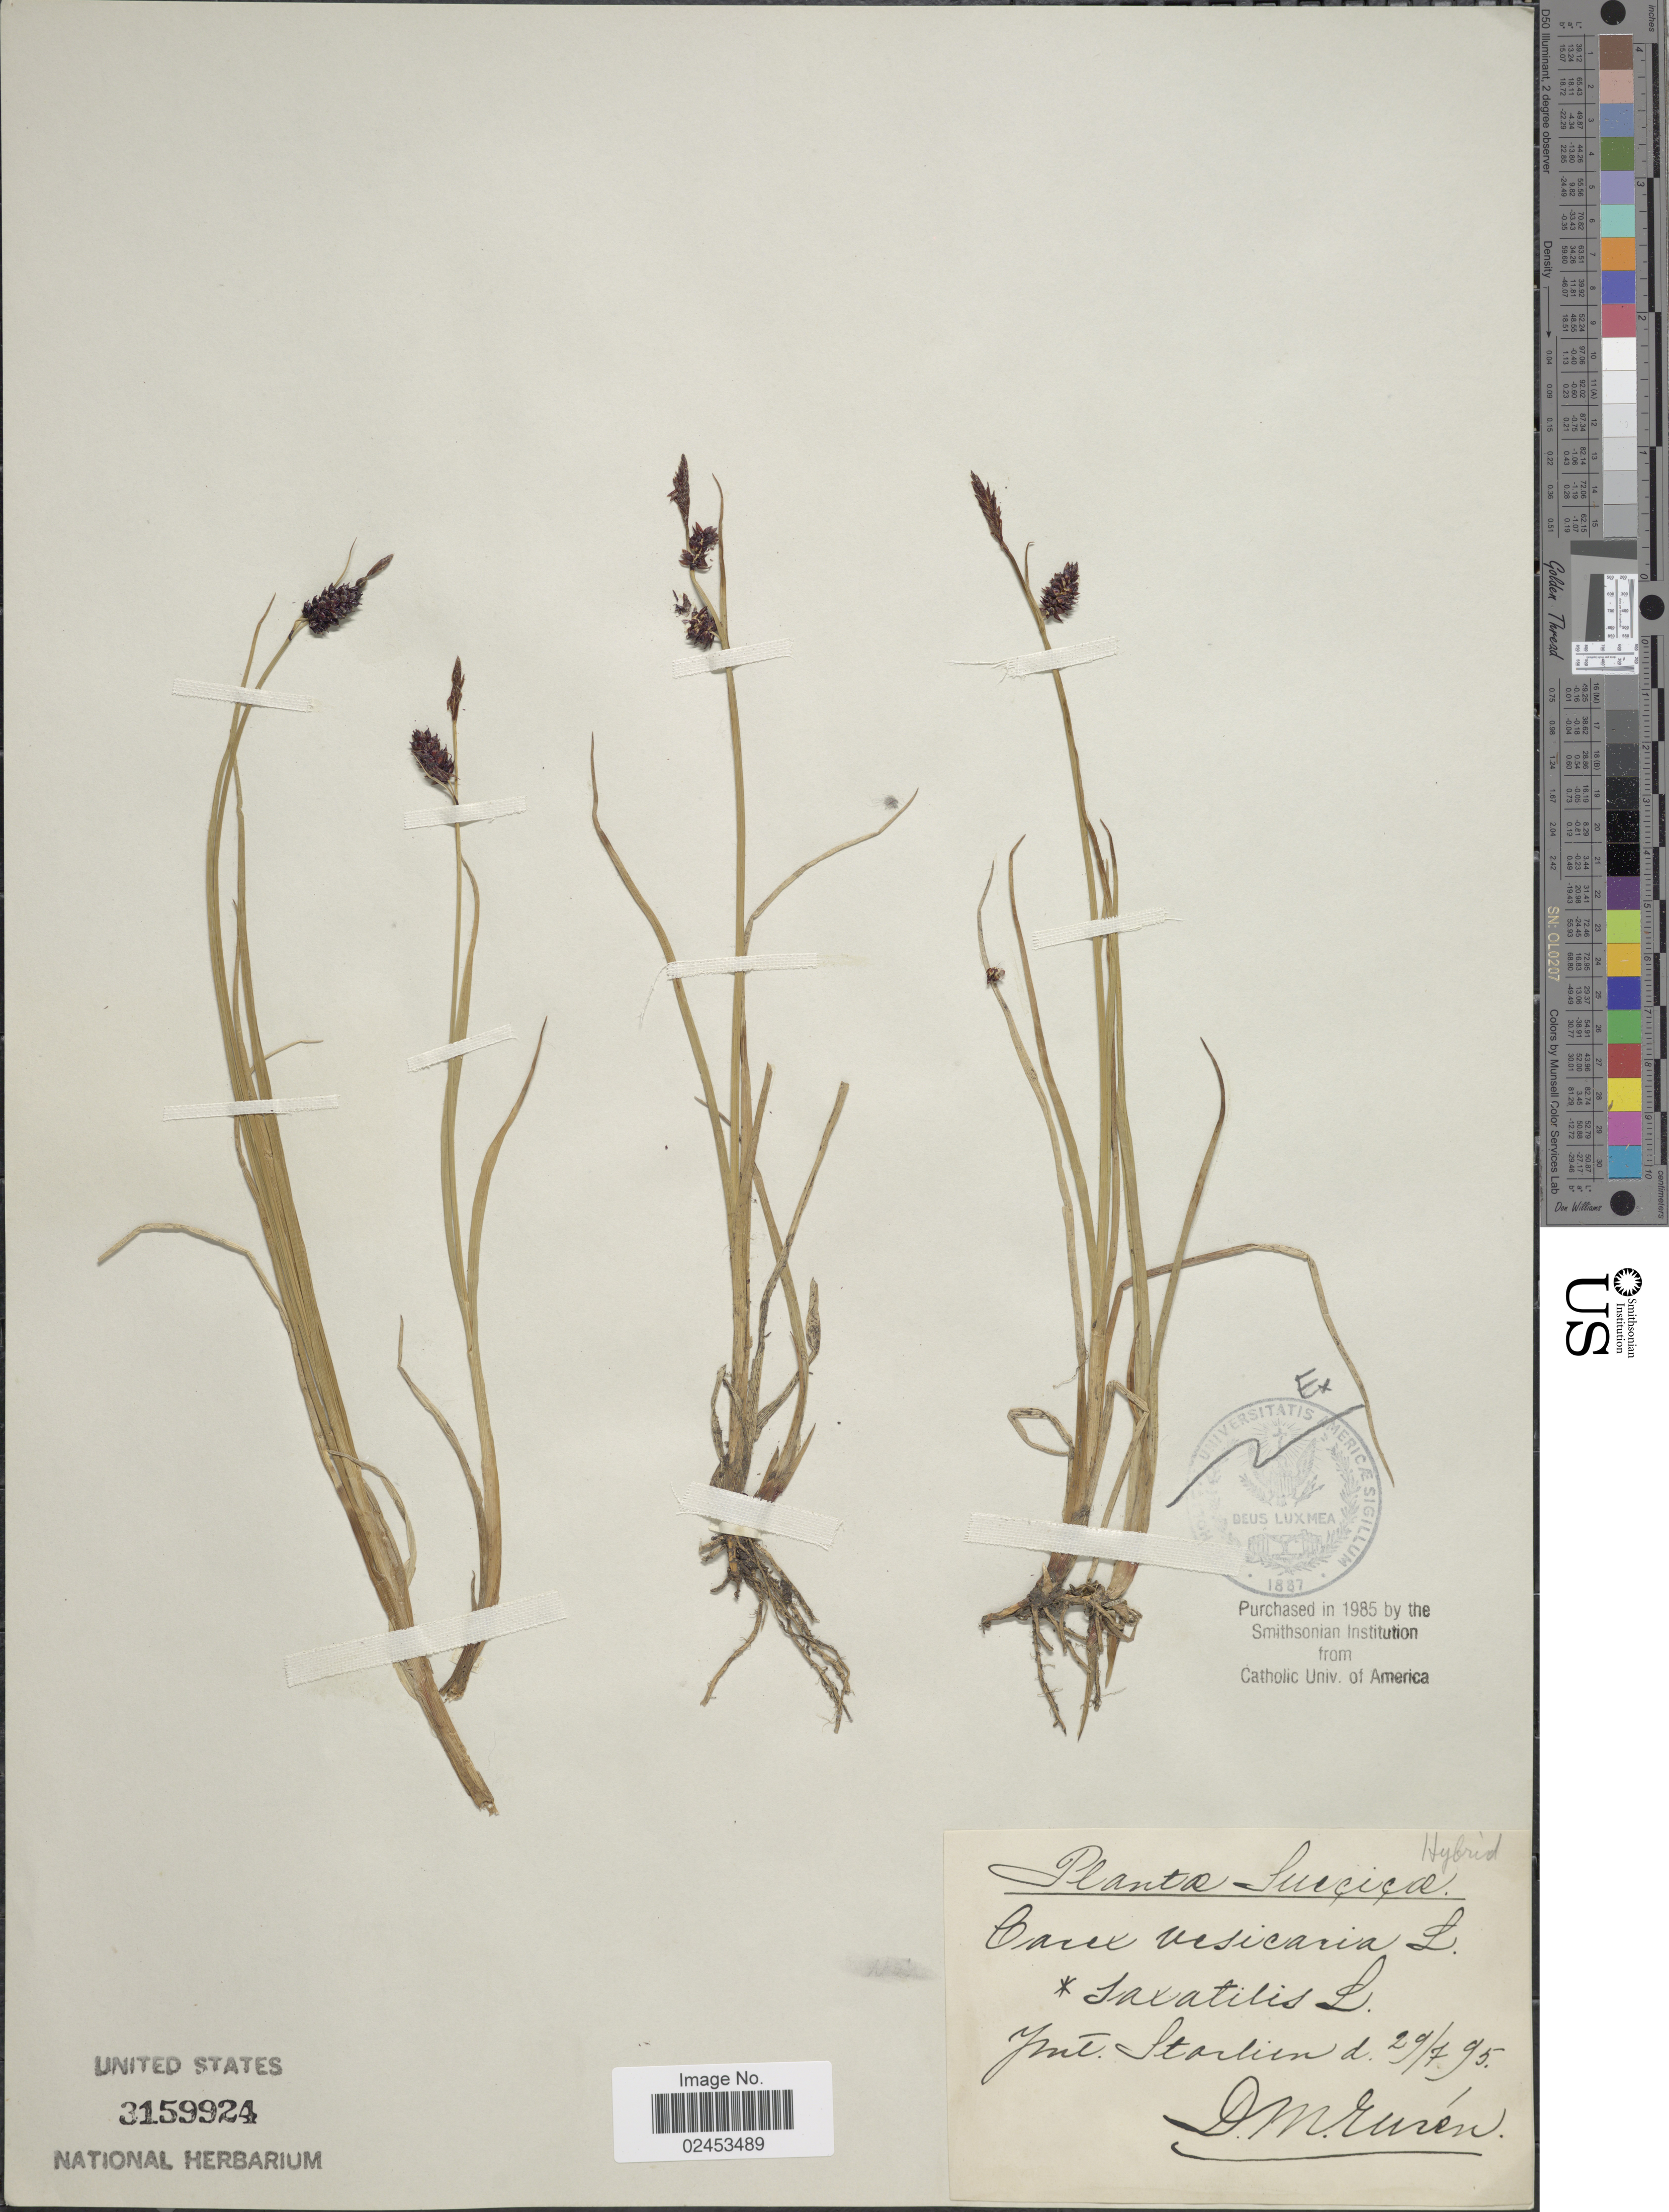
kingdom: Plantae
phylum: Tracheophyta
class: Liliopsida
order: Poales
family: Cyperaceae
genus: Carex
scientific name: Carex vesicaria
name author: L.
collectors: D. Euren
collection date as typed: Transcribed d/m/y: 29/7/95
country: Sweden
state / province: Jämtland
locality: Suecica, Jmt, Storlien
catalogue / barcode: US 3159924